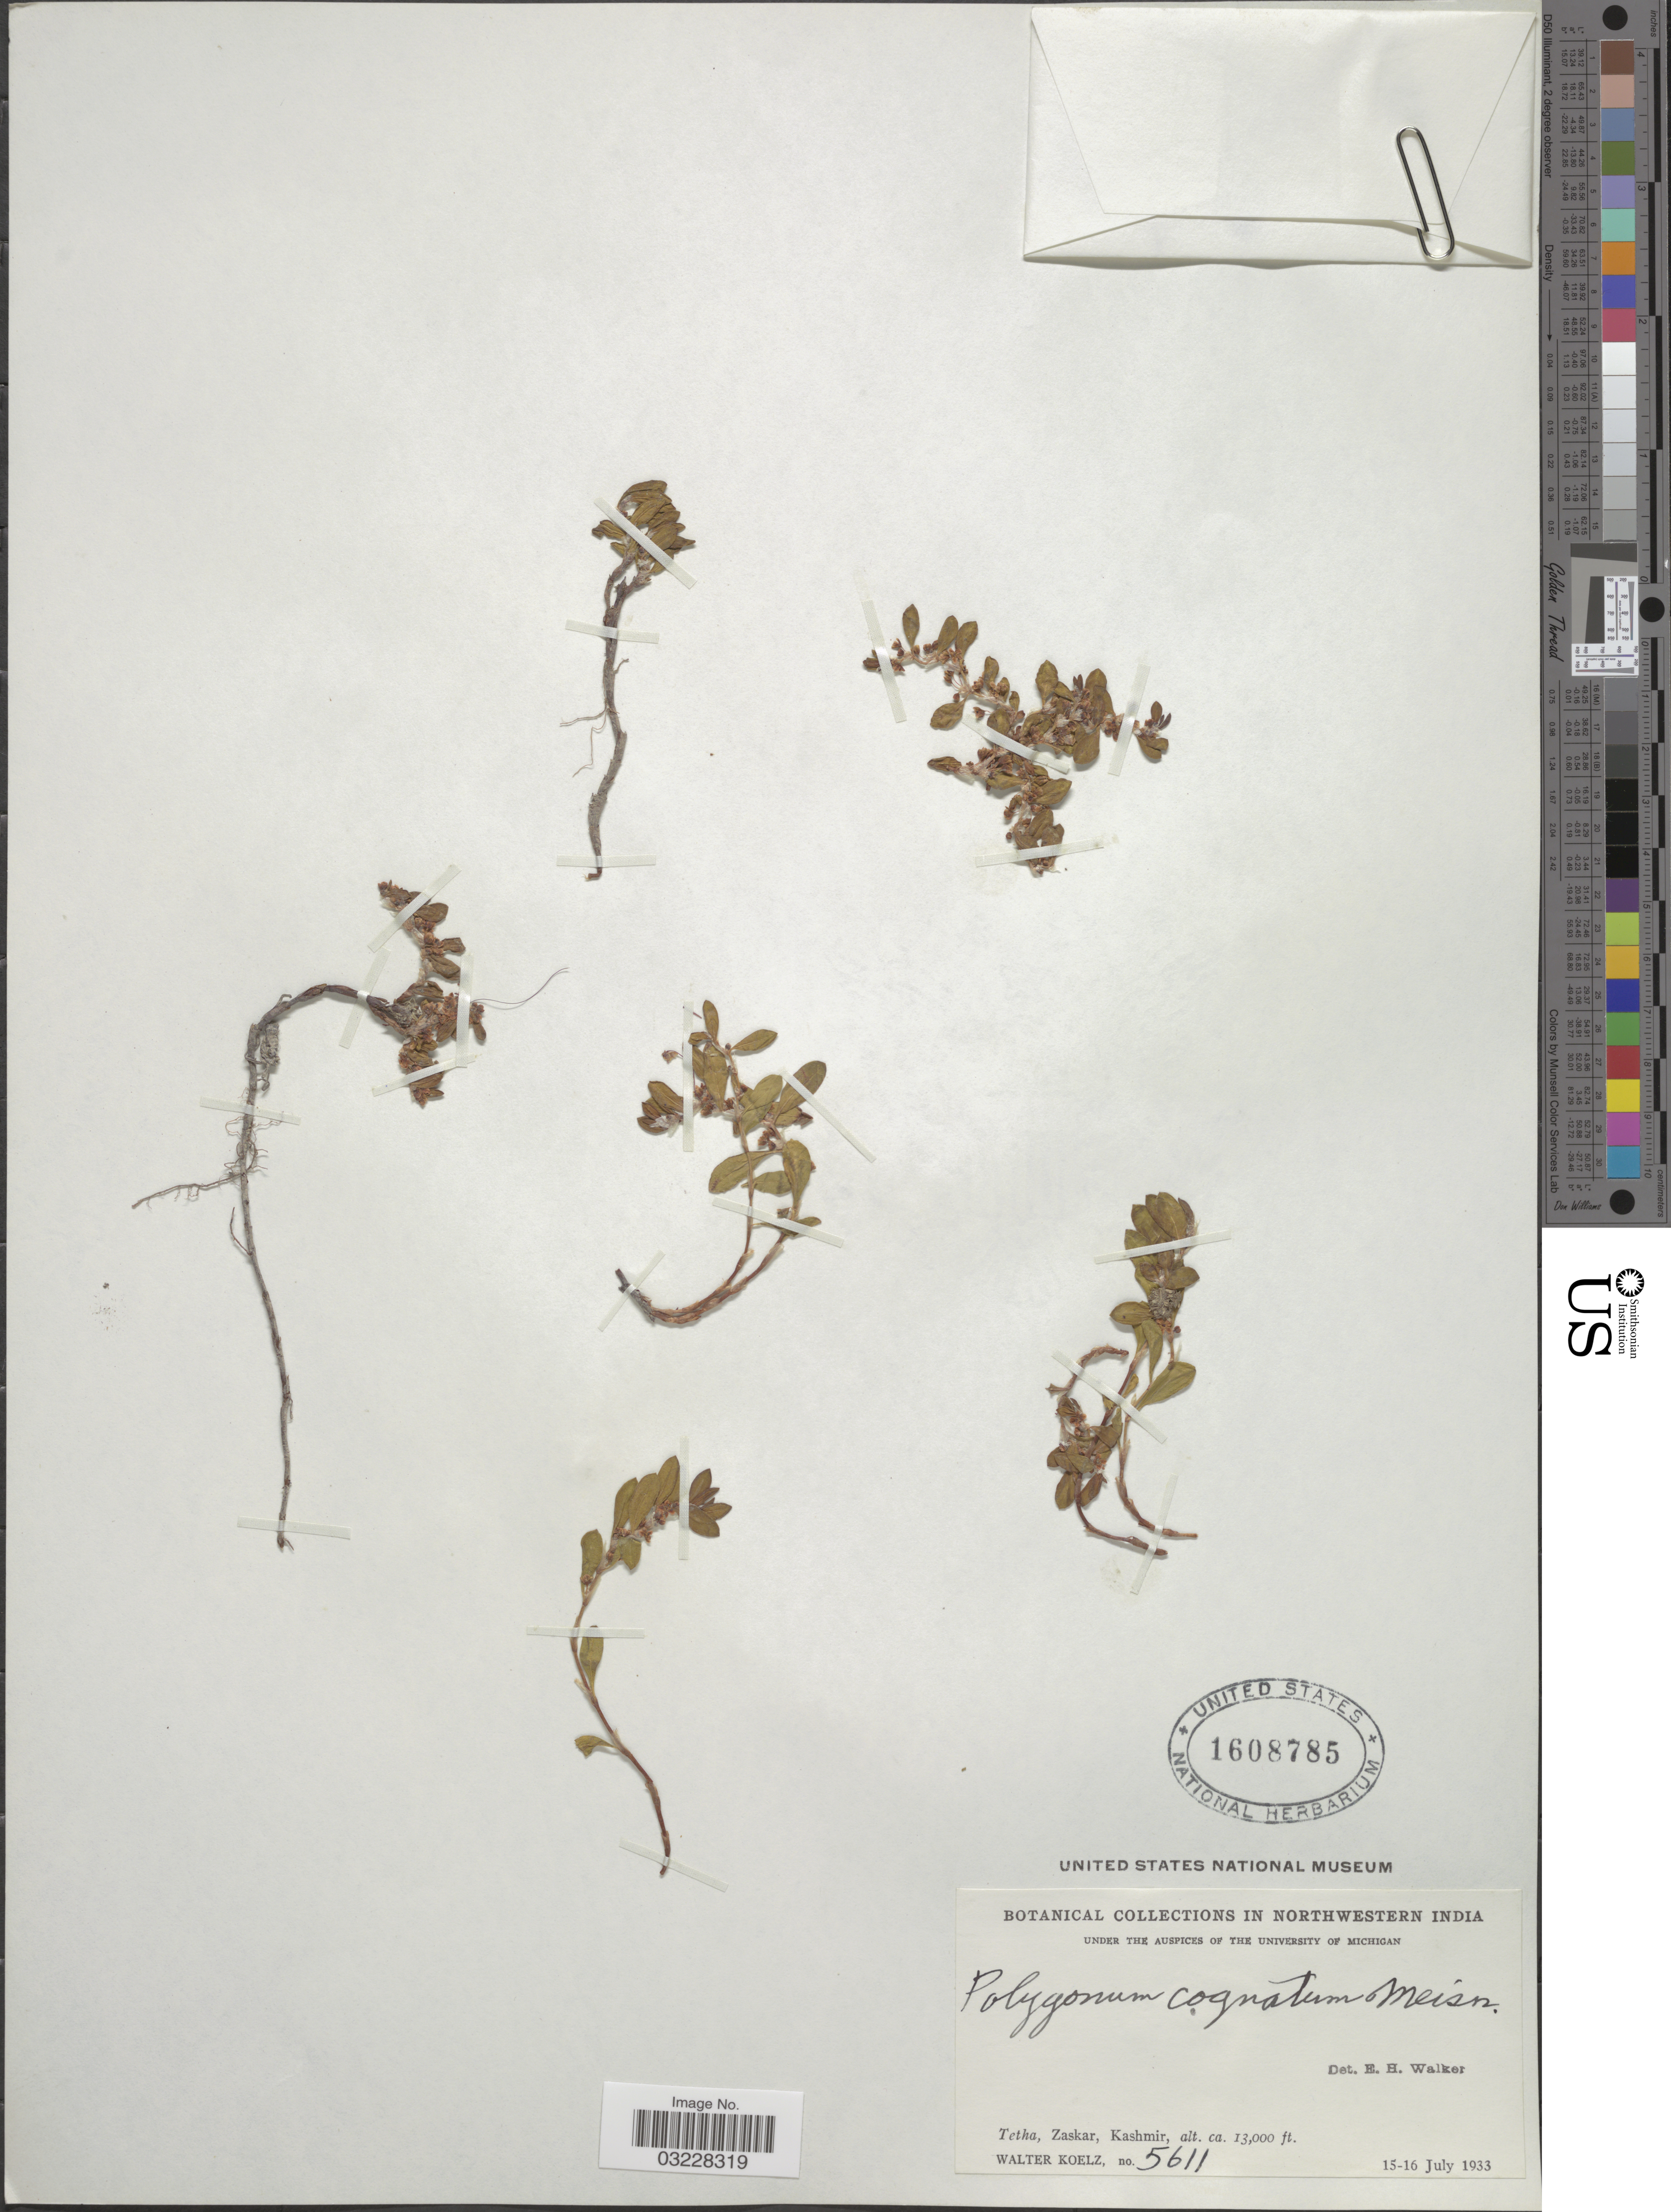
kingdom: Plantae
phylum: Tracheophyta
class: Magnoliopsida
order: Caryophyllales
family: Polygonaceae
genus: Polygonum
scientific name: Polygonum cognatum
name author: Meisn.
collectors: W. N. Koelz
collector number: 5611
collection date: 1933-07-15/1933-07-16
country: India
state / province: Jammu and Kashmir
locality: Northwestern India. Tetha, Zaskar, Kashmir.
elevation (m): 3962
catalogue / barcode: US 1608785